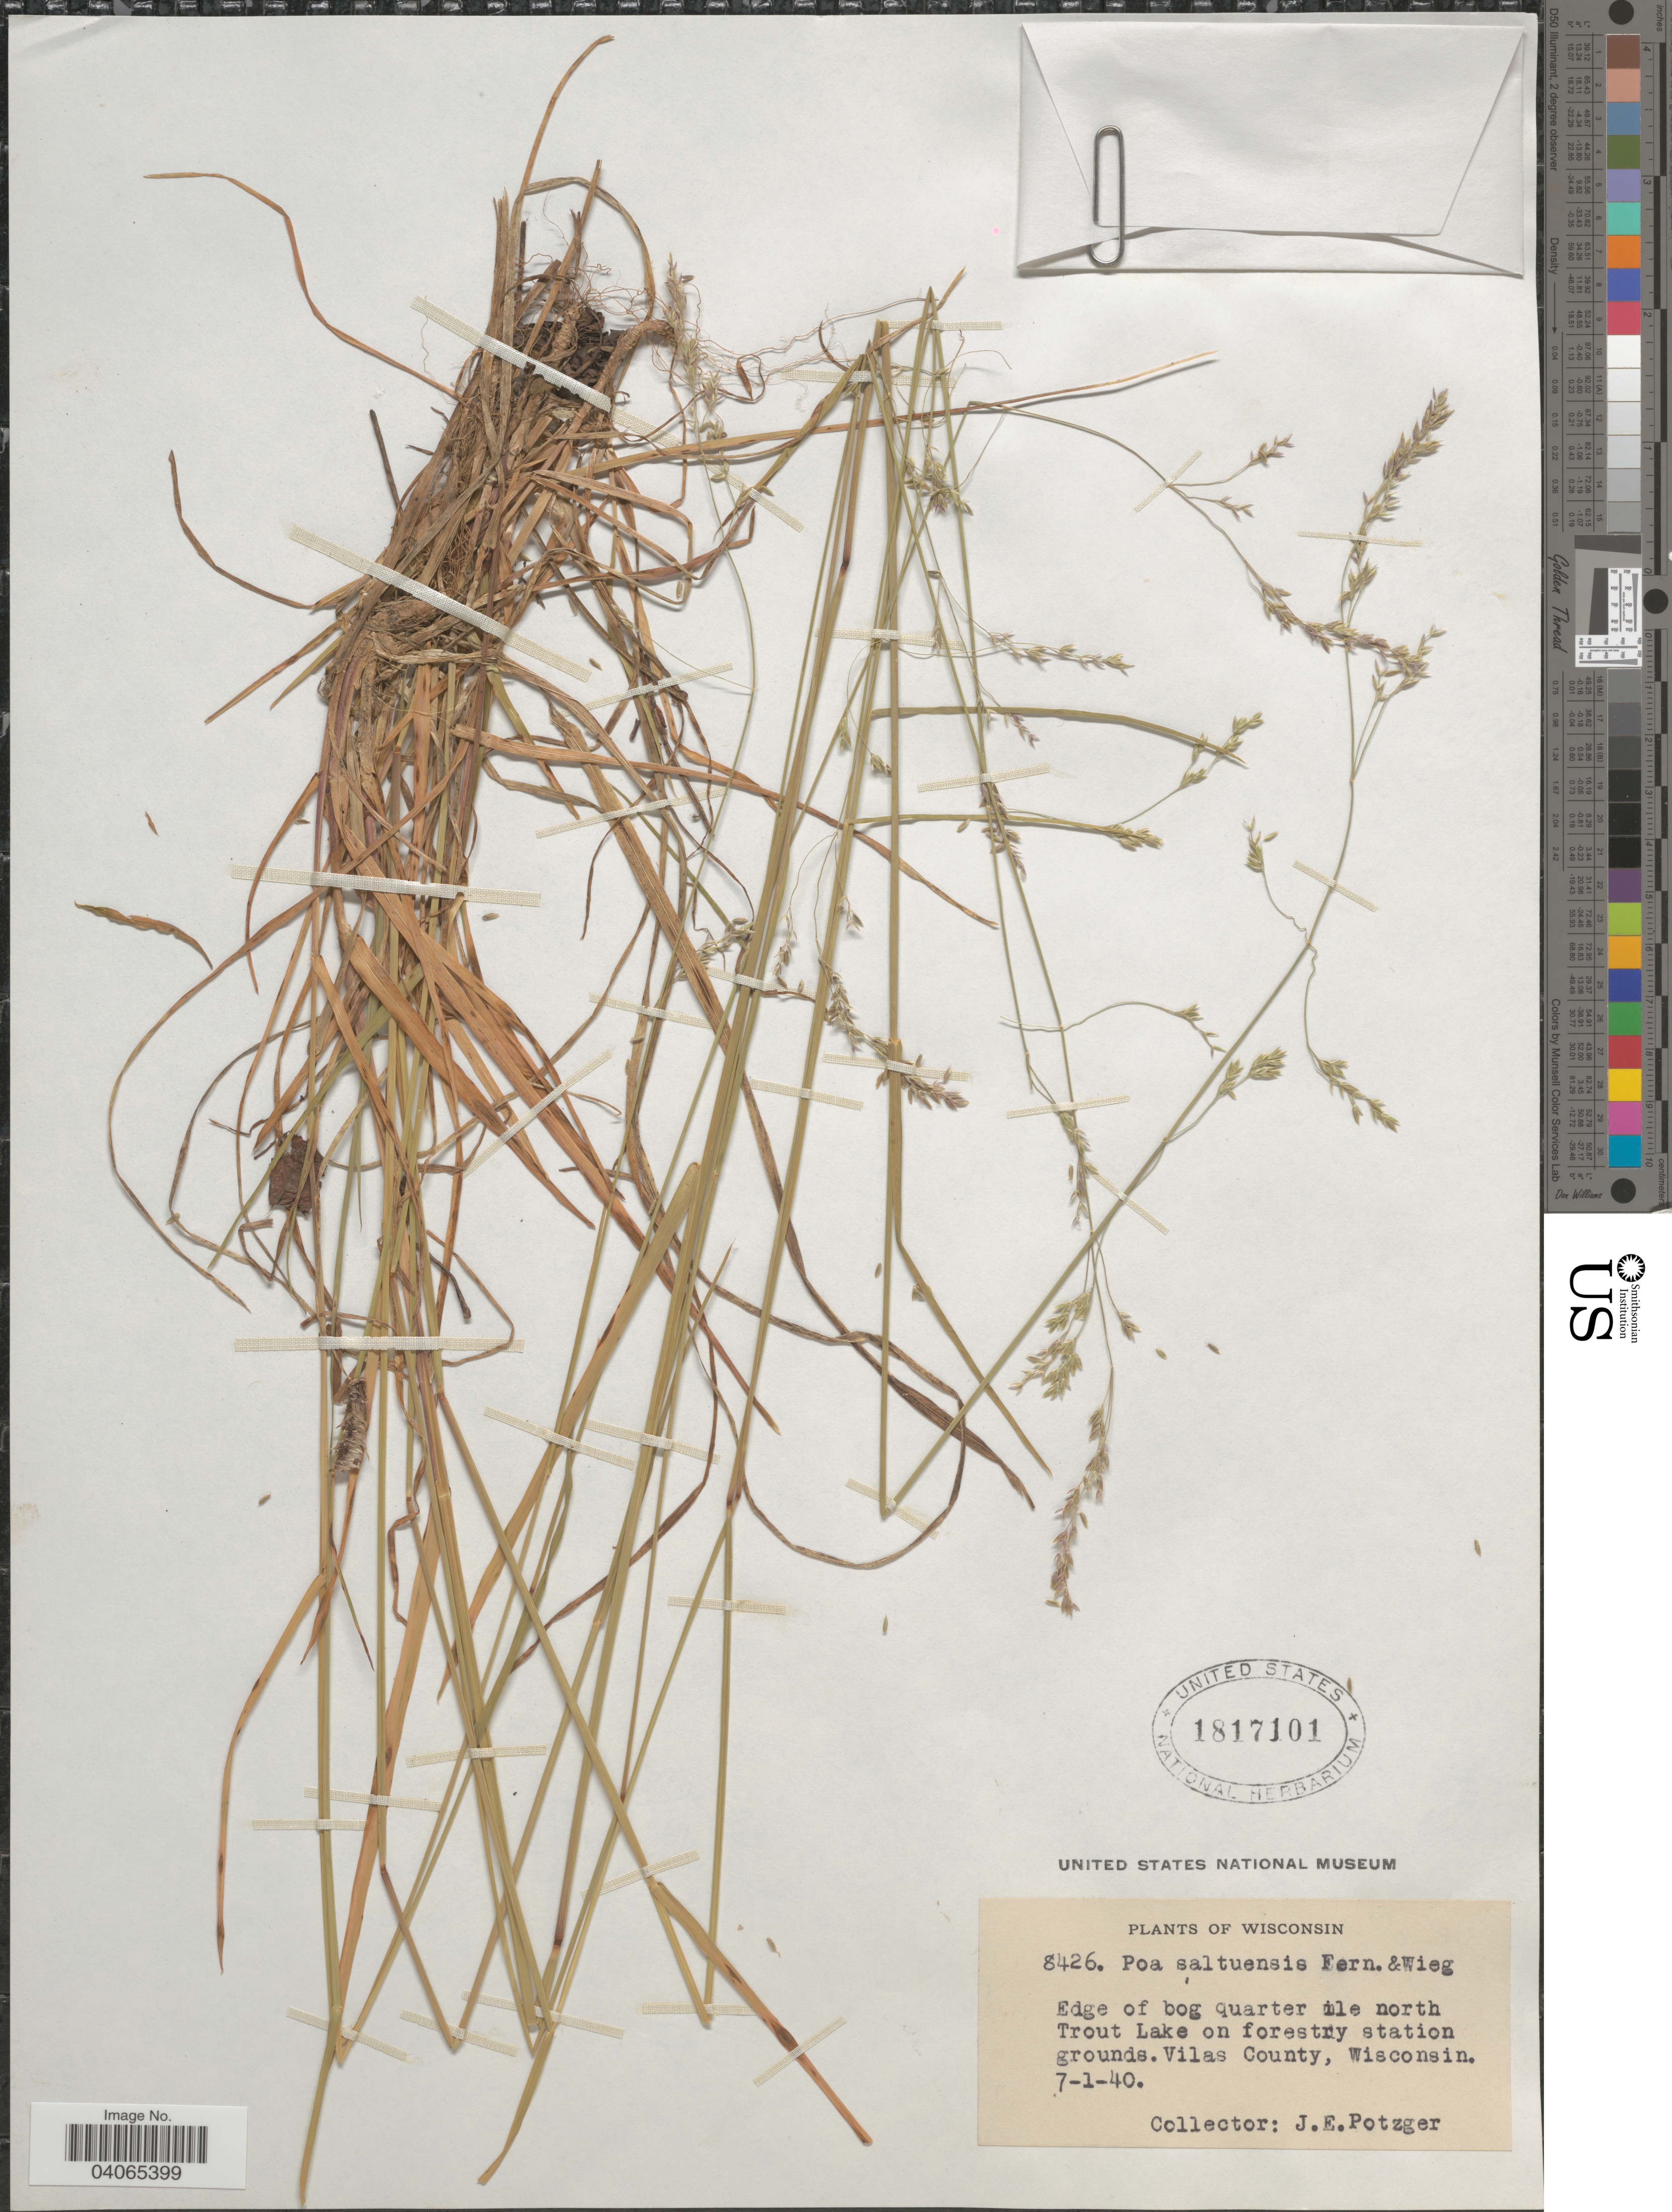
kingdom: Plantae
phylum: Tracheophyta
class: Liliopsida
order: Poales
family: Poaceae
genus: Poa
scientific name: Poa saltuensis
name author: Fernald & Wiegand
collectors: J. Potzger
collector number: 8426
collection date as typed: Transcribed d/m/y: 1/7/40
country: United States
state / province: Wisconsin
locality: Edge of bog quarter ile north Trout Lake on forestry station grounds. Vilas County.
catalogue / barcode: US 1817101